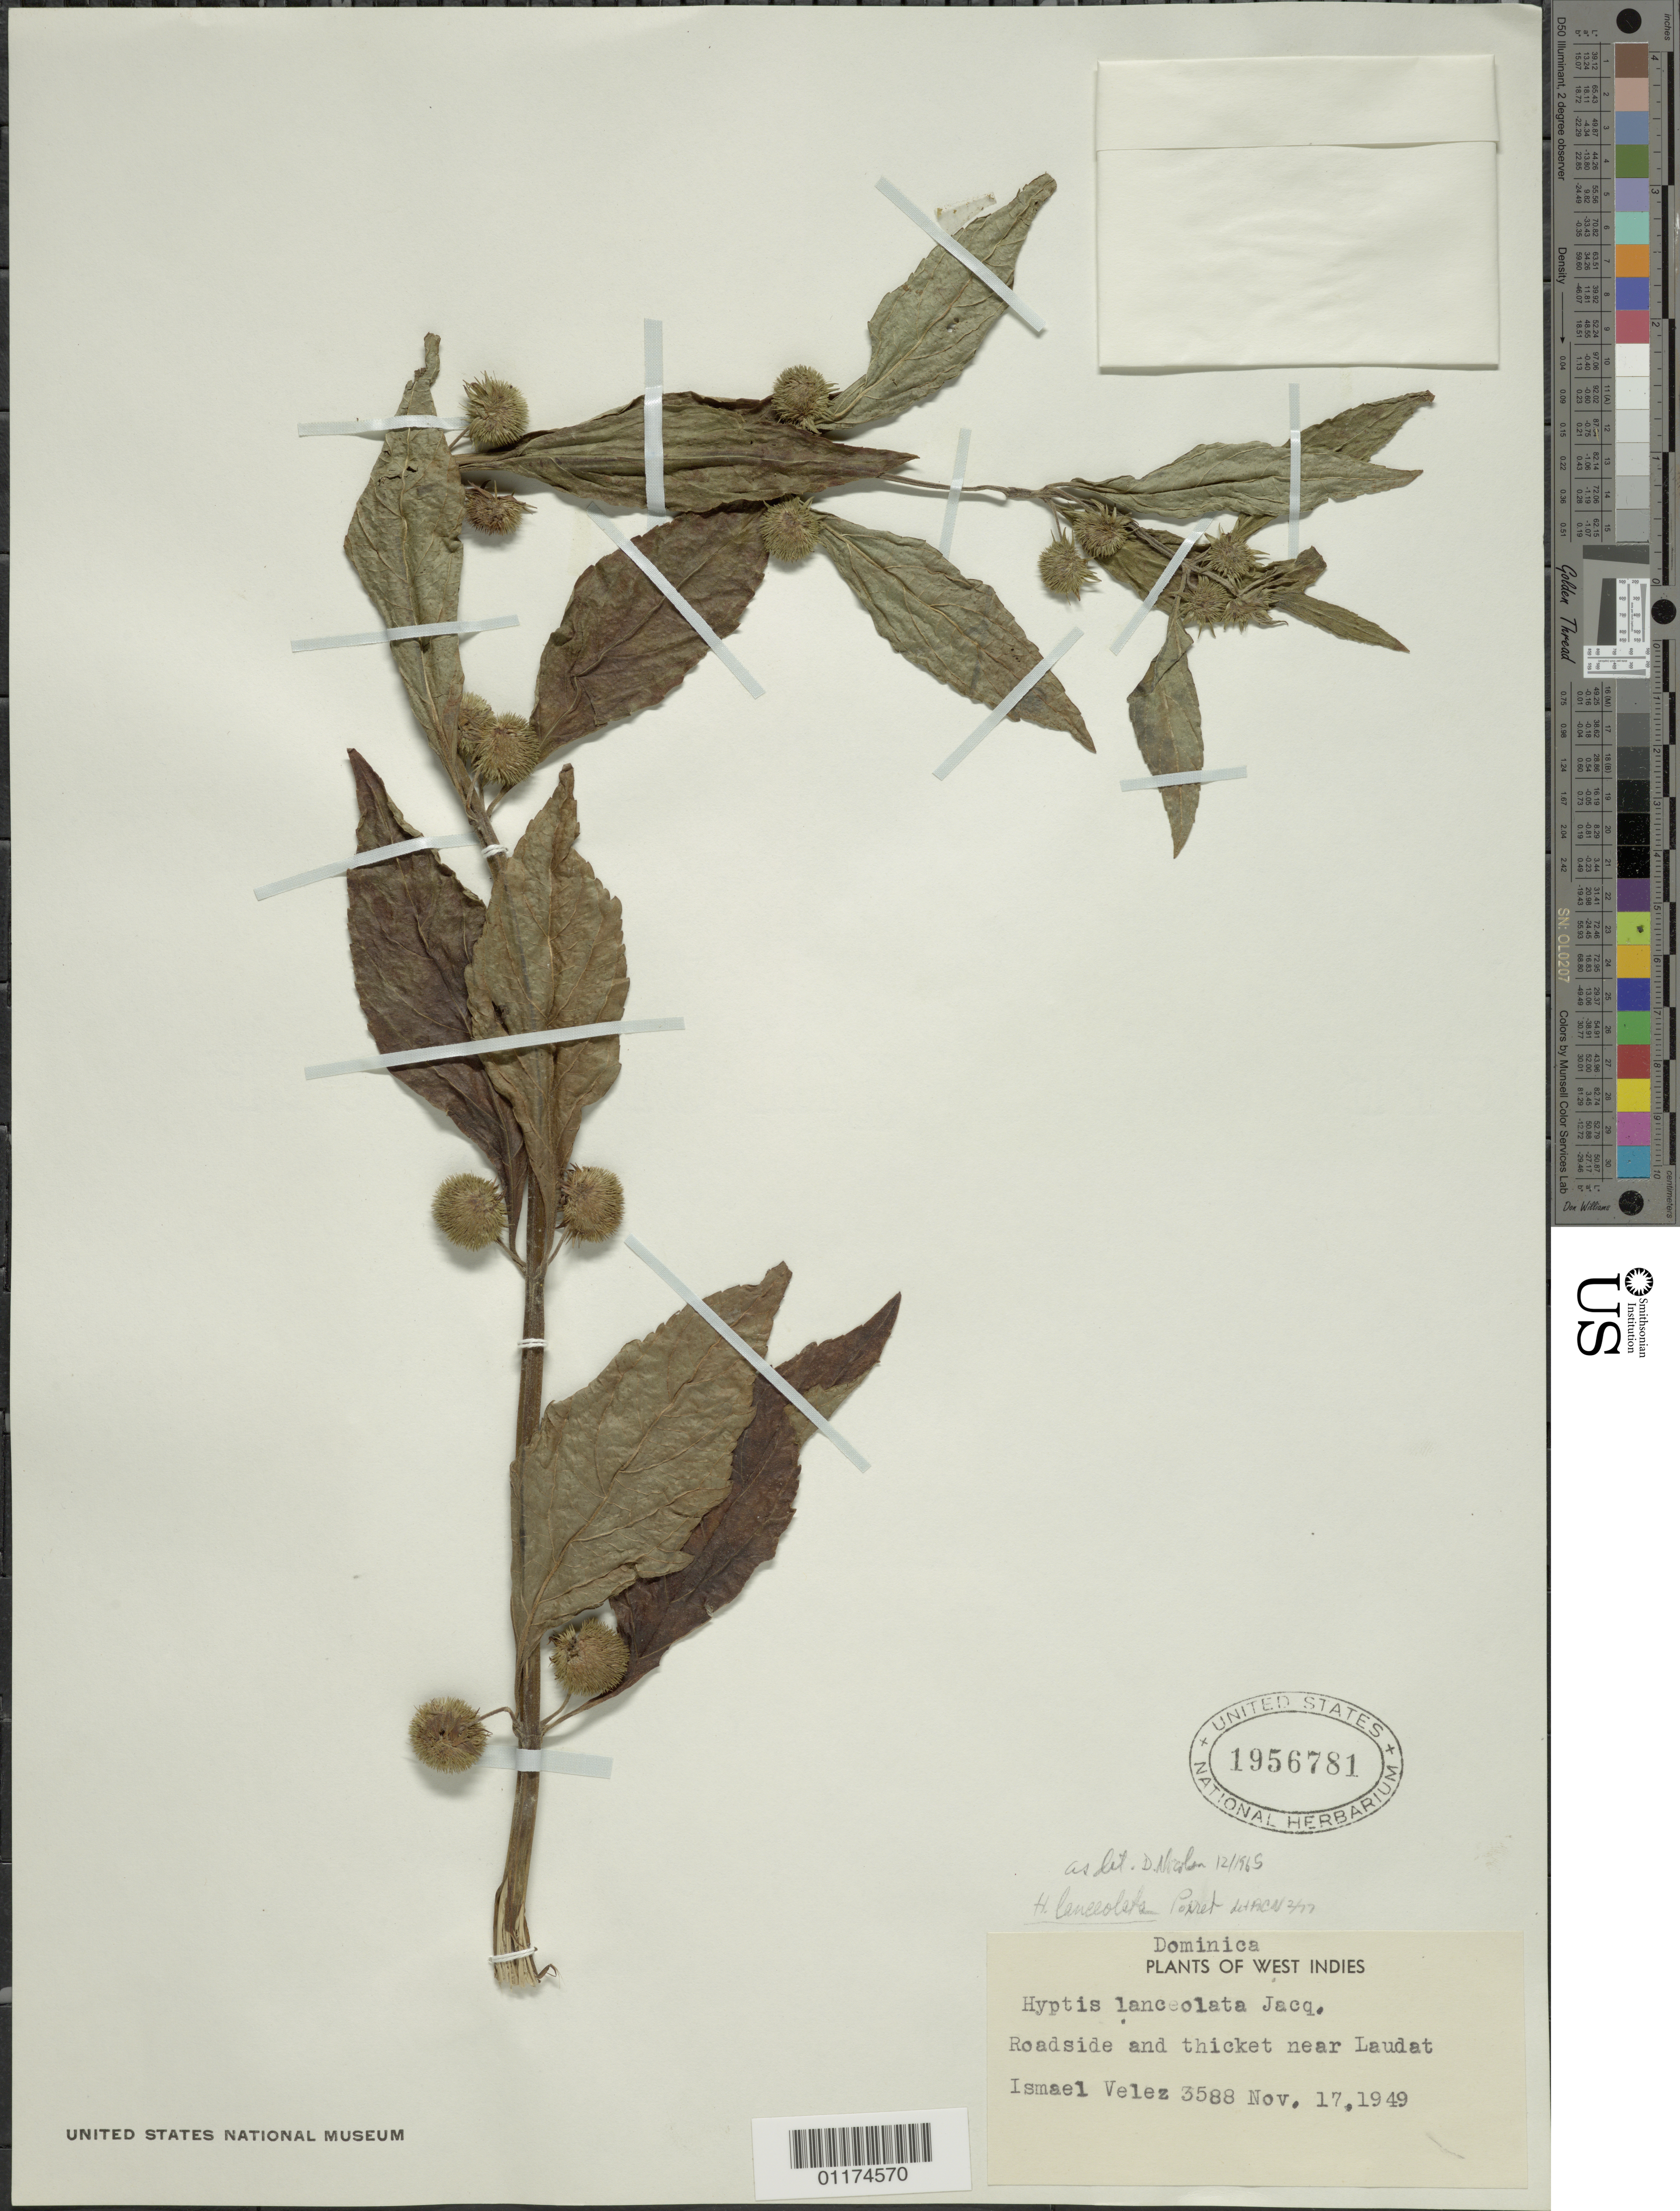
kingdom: Plantae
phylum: Tracheophyta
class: Magnoliopsida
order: Lamiales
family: Lamiaceae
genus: Hyptis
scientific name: Hyptis lanceolata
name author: Poir.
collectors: I. Velez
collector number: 3588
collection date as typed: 17 Nov 1949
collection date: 1949-11-17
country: Dominica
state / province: St. George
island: Dominica I.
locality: near Laudat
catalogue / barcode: US 1956781